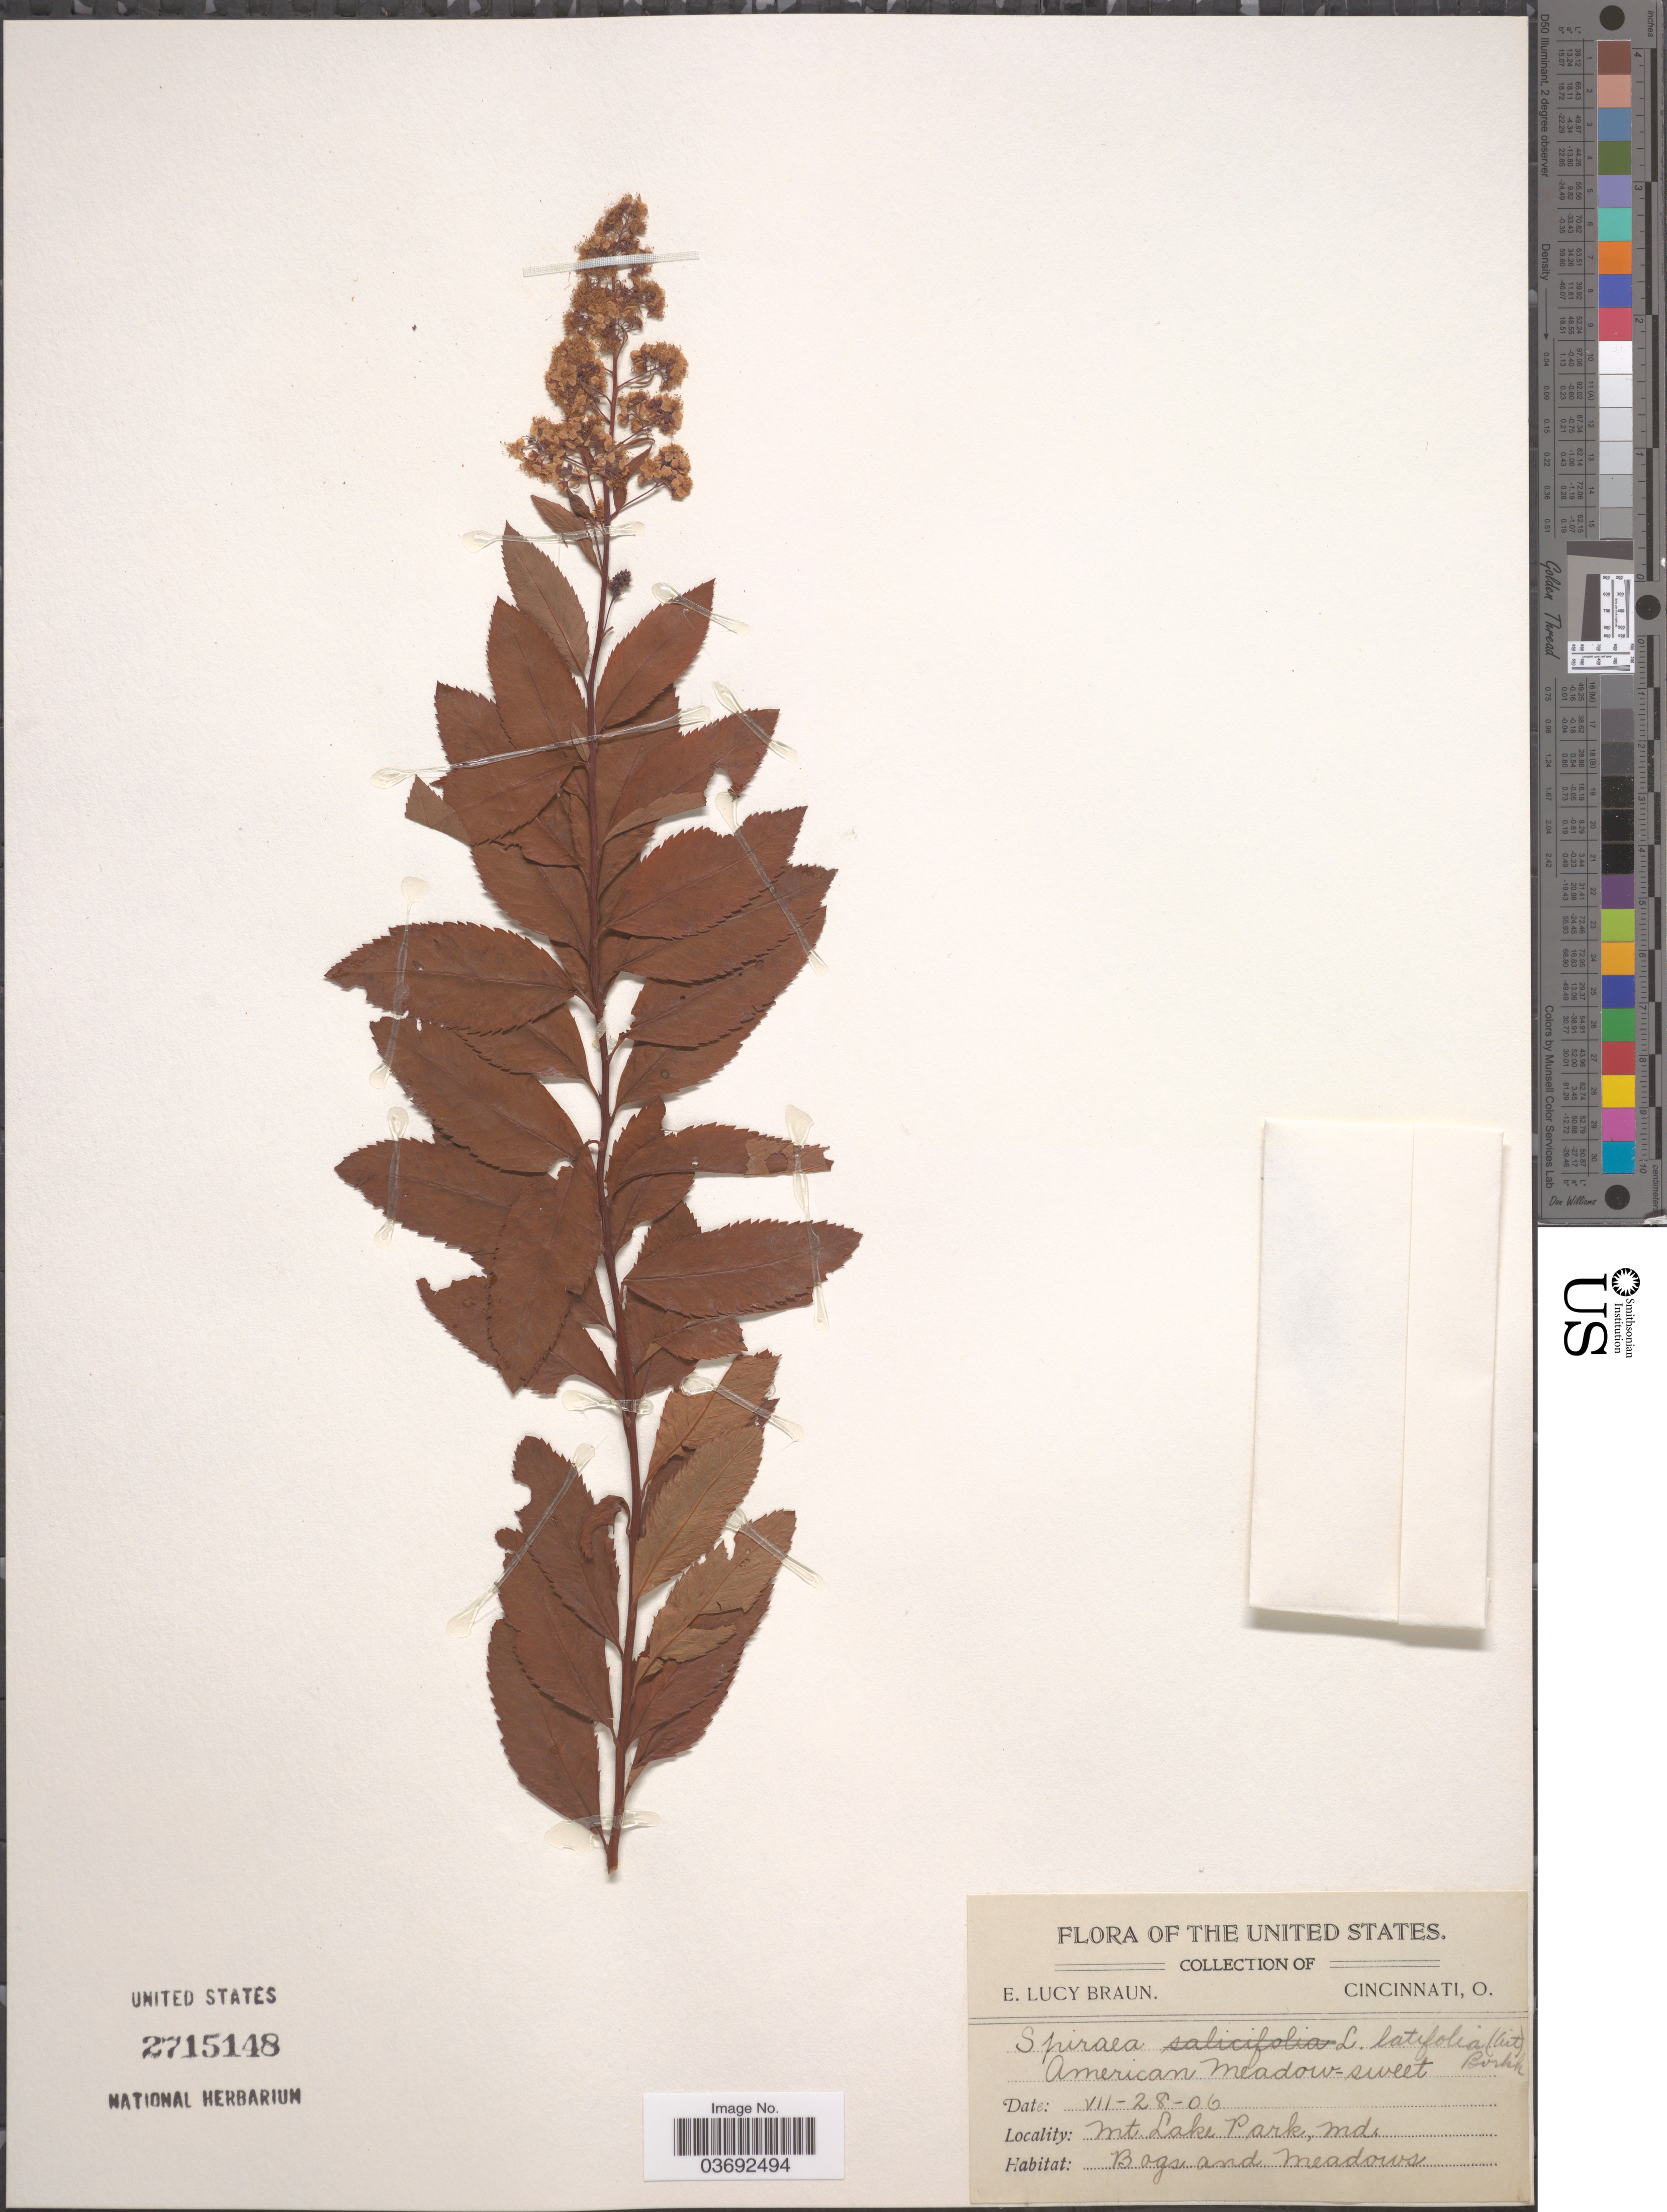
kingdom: Plantae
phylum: Tracheophyta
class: Magnoliopsida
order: Rosales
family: Rosaceae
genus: Spiraea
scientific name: Spiraea latifolia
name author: Borkh.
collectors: E. L. Braun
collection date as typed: Transcribed d/m/y: 28/7/6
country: United States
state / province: Maryland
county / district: Garrett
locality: Mt. Lake Park.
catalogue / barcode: US 2715148